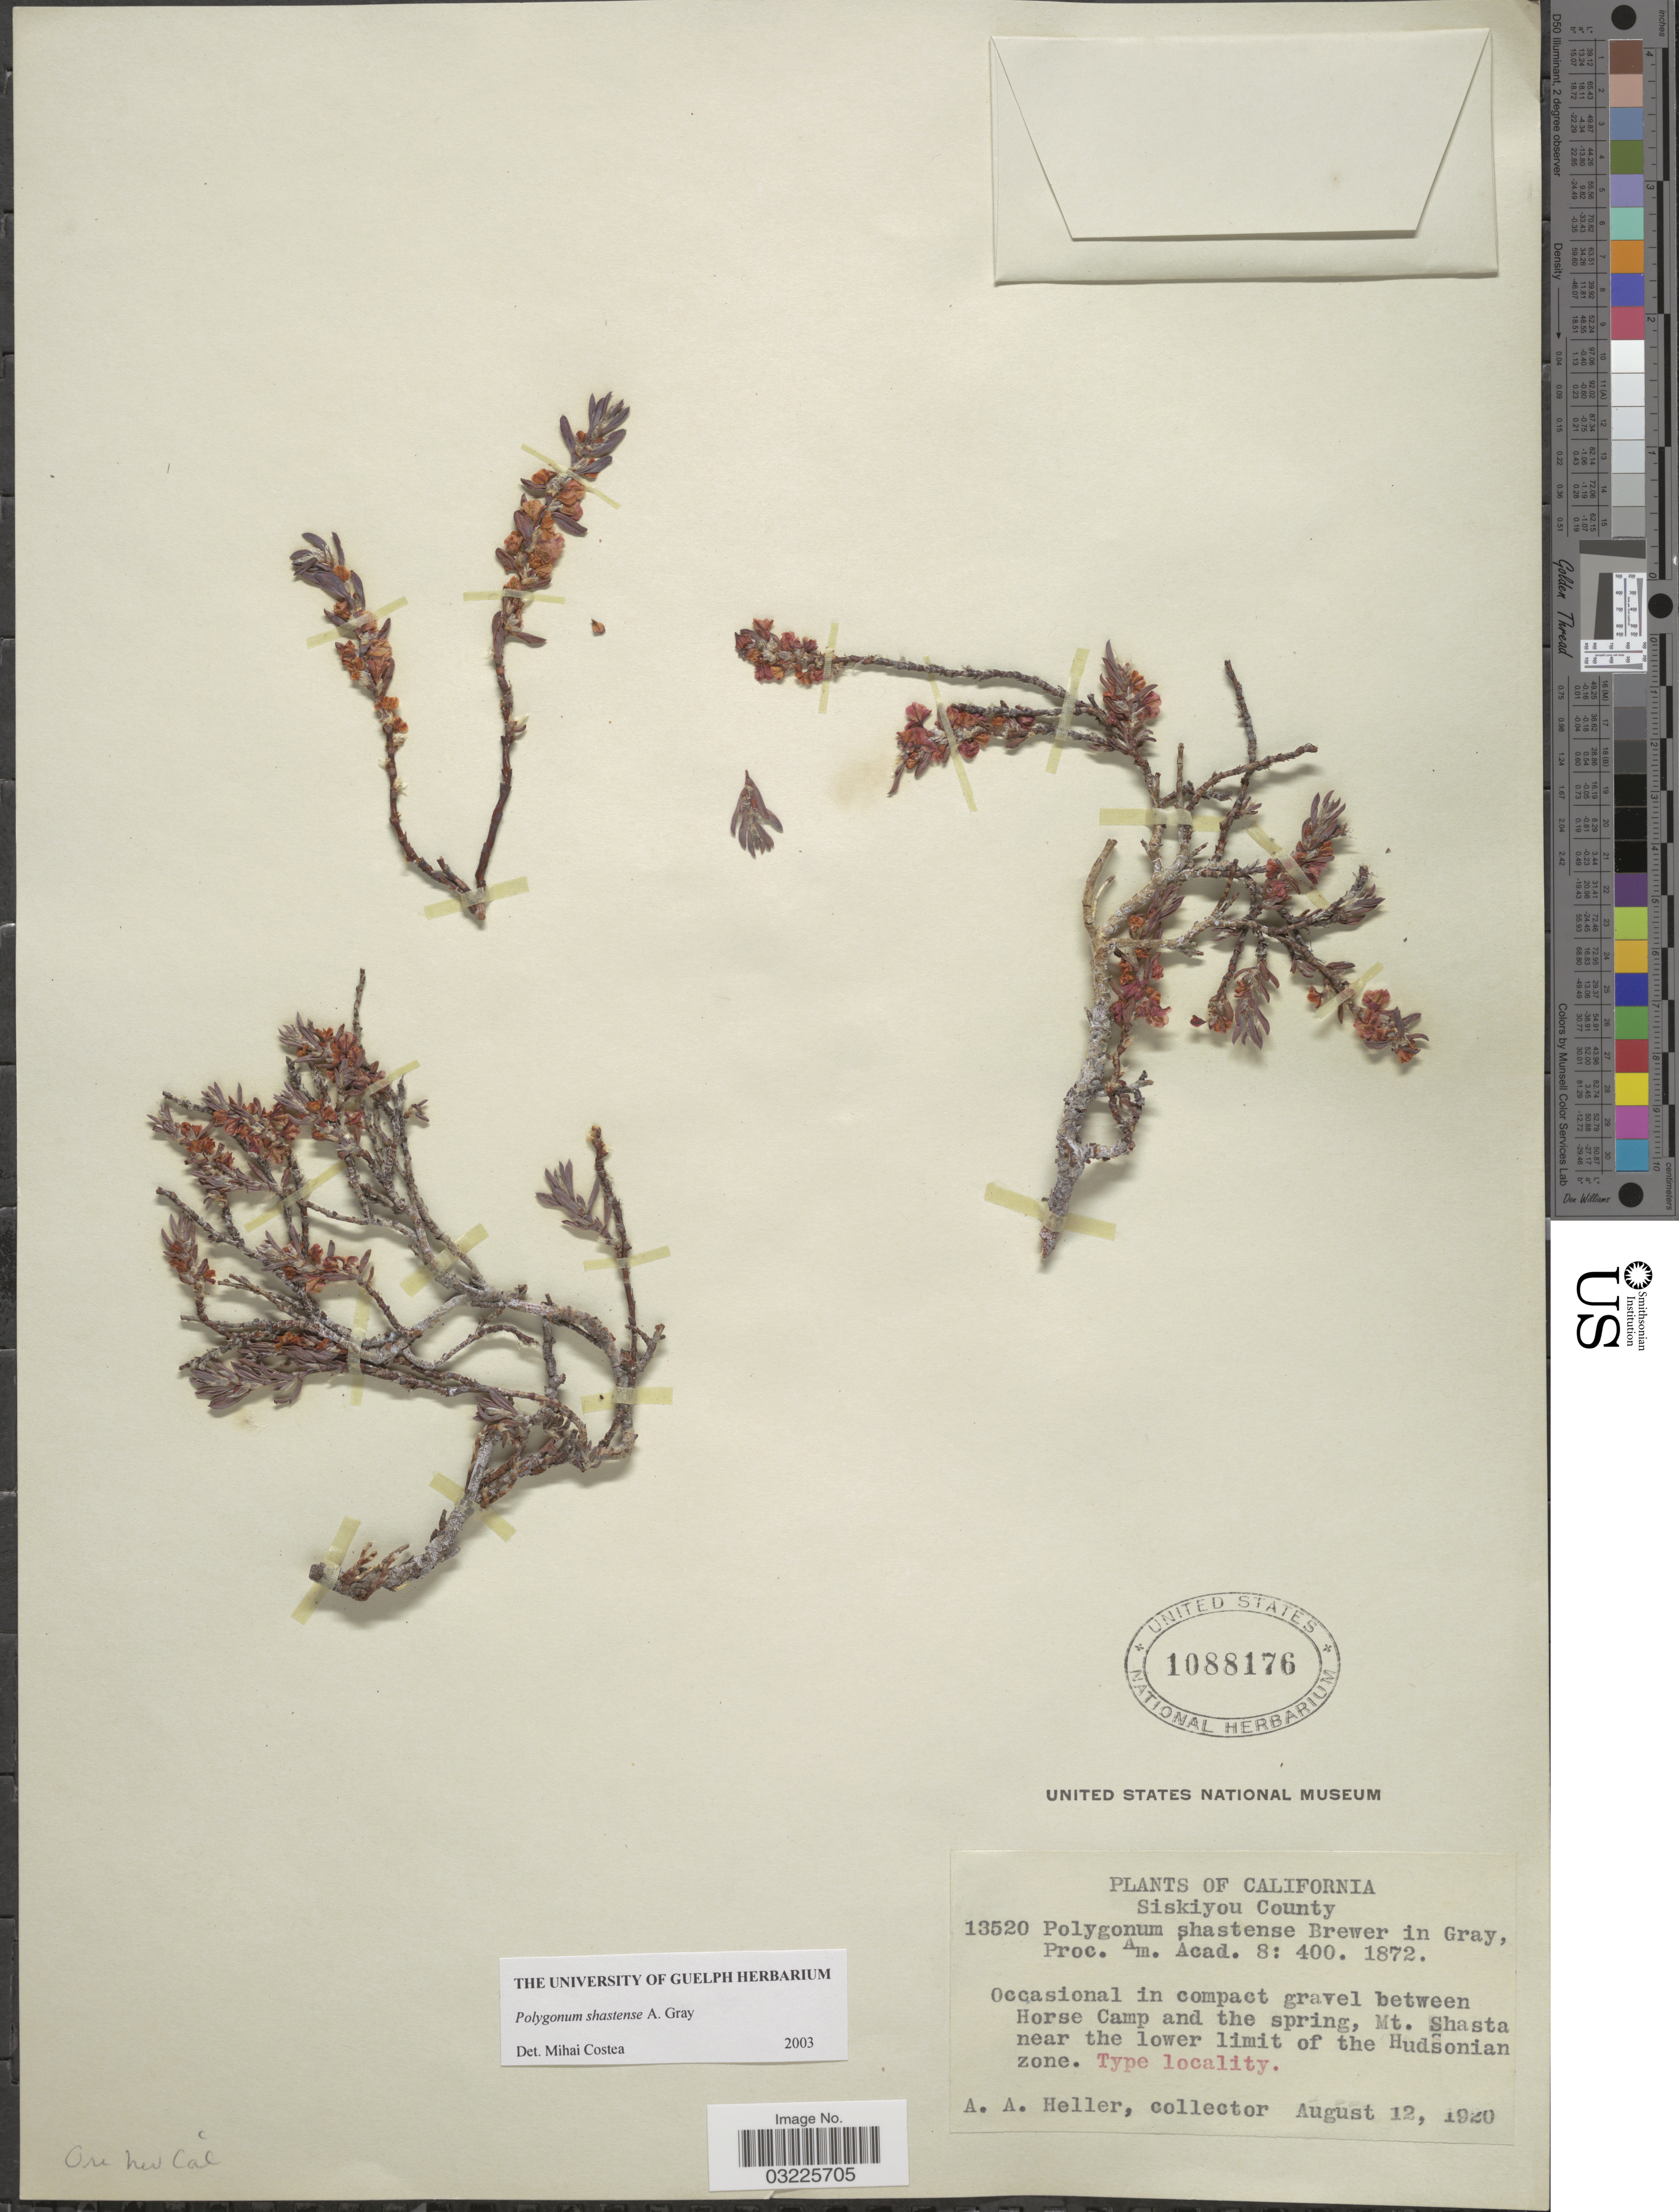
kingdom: Plantae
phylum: Tracheophyta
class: Magnoliopsida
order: Caryophyllales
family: Polygonaceae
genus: Polygonum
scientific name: Polygonum shastense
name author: W.H. Brewer ex A. Gray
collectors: A. A. Heller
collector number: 13520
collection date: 1920-08-12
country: United States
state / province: California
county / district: Siskiyou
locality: Siskiyou County. Occasional in compact gravel between Horse Camp and the spring, Mt. Shasta near the lower limit of the Hudsonian zone.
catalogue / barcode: US 1088176